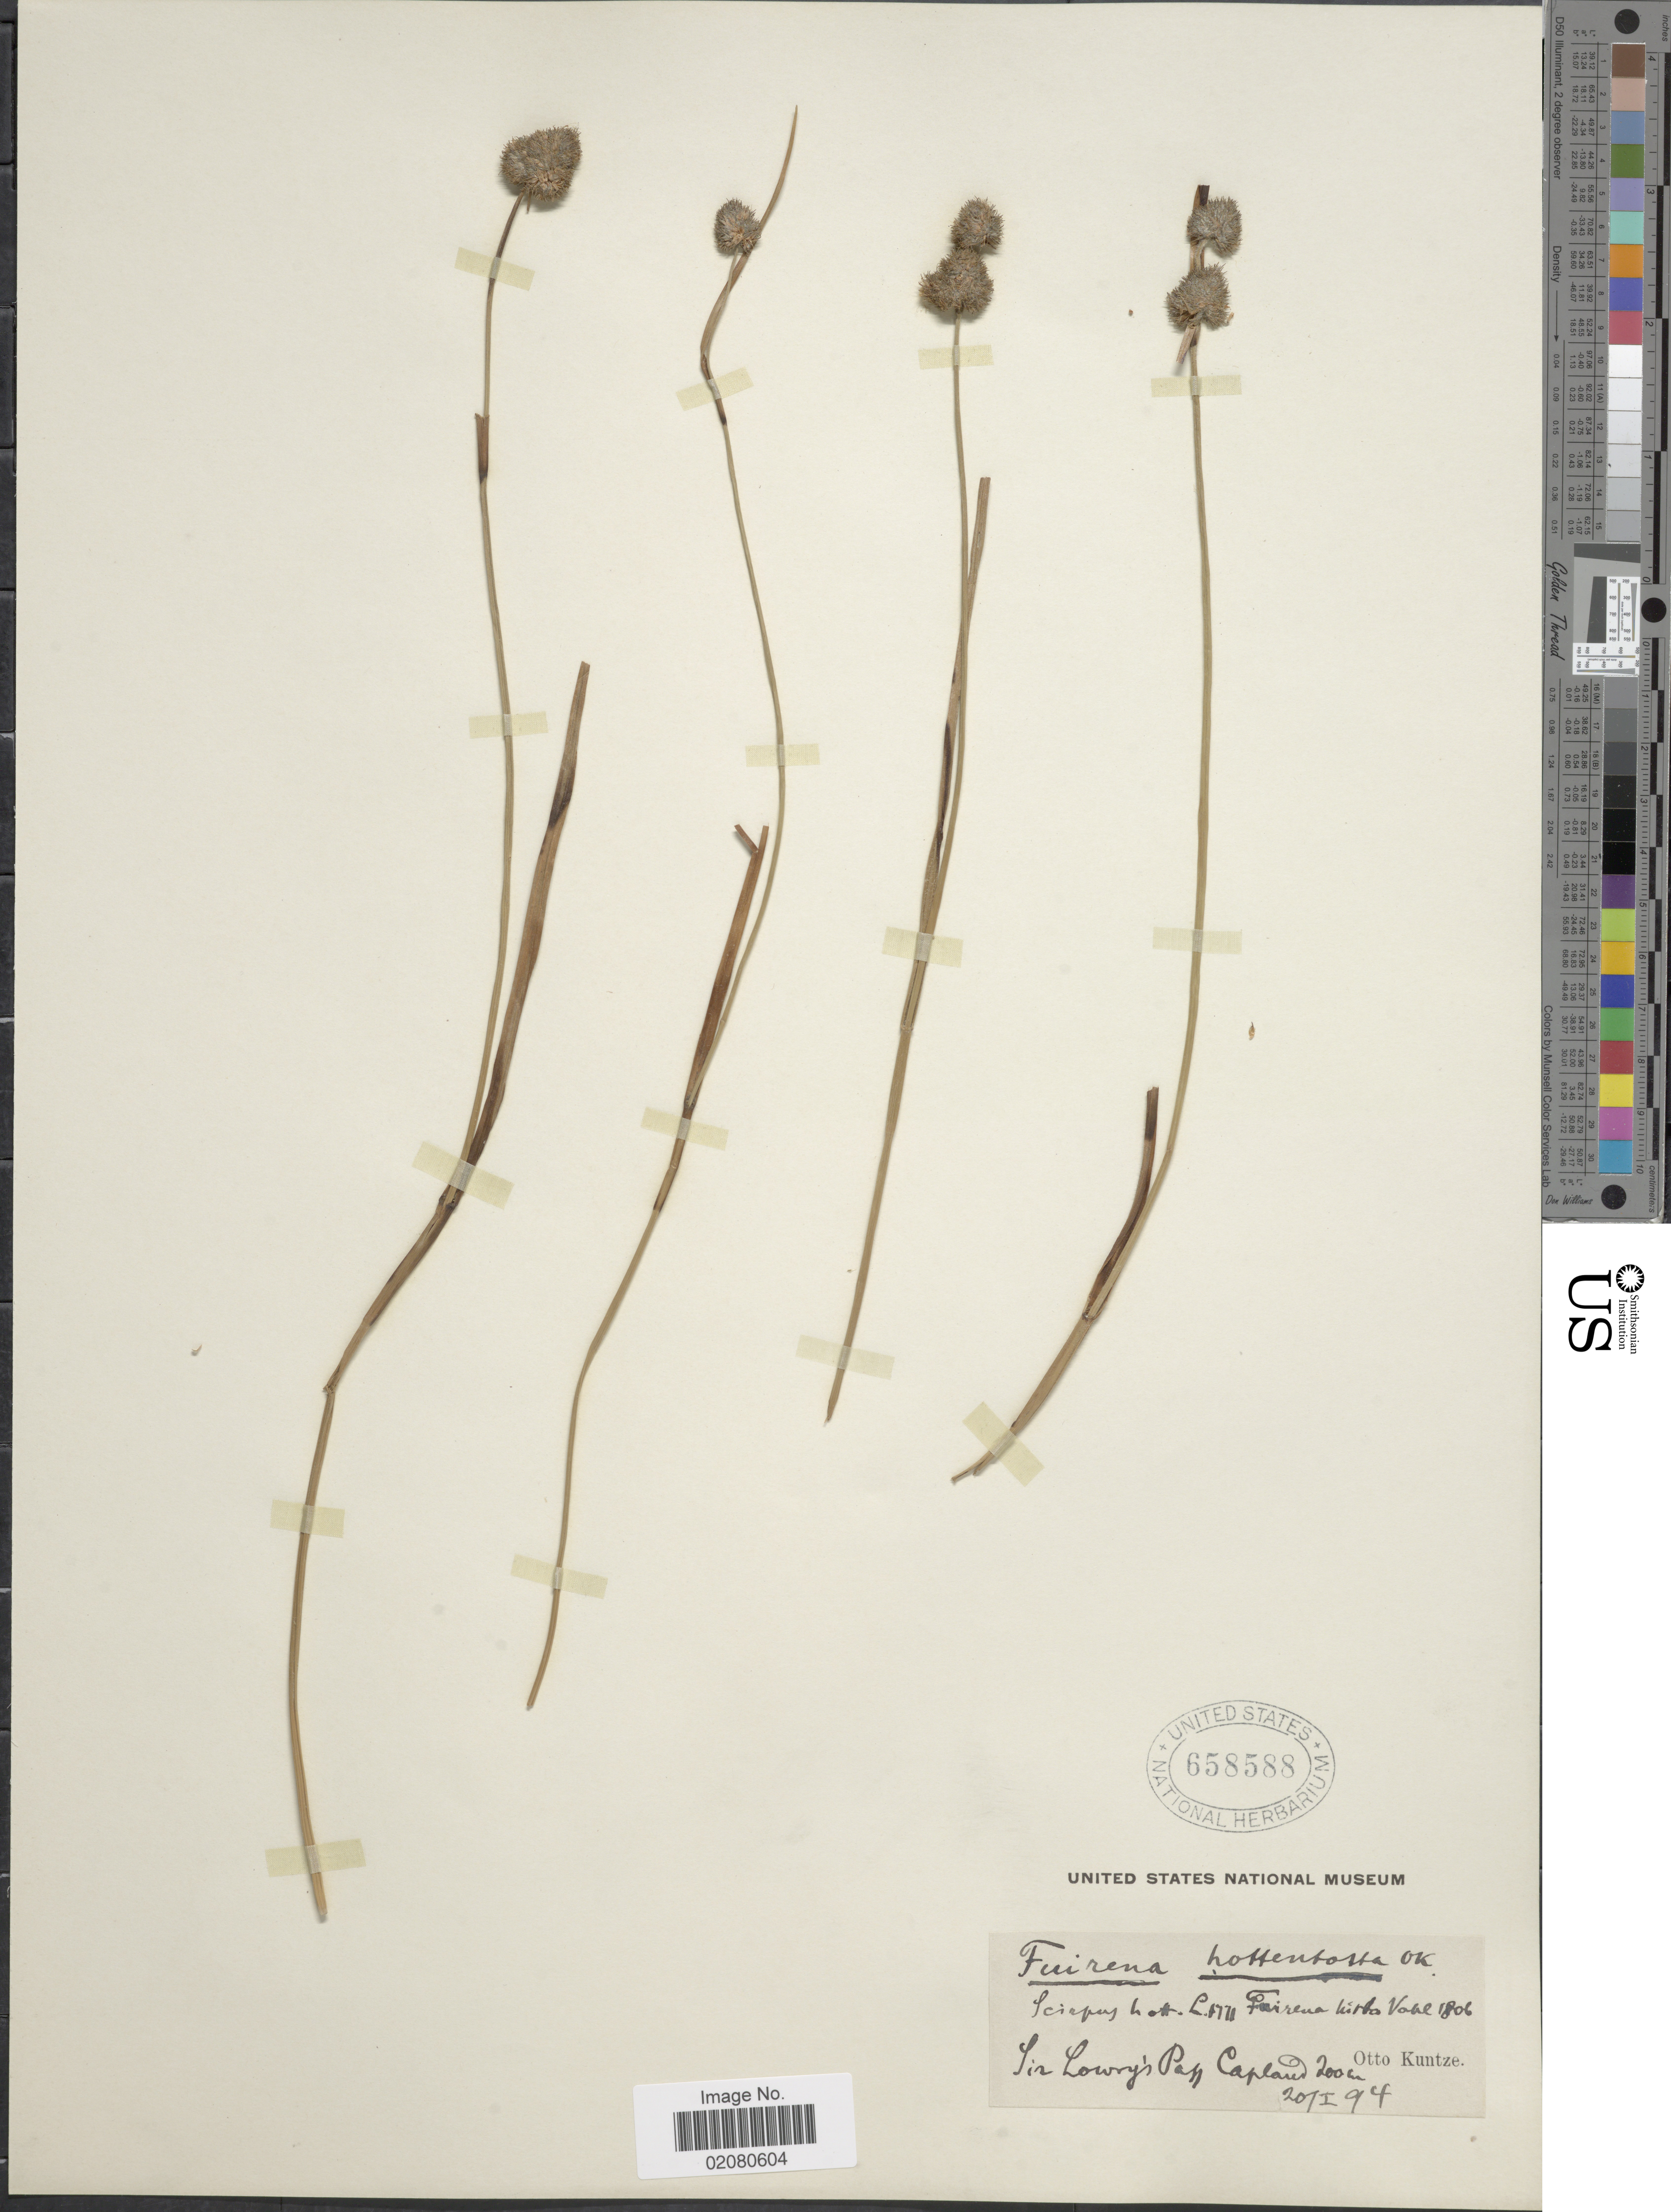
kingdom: Plantae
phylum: Tracheophyta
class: Liliopsida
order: Poales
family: Cyperaceae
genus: Fuirena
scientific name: Fuirena hirsuta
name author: (P.J. Bergius) P.L. Forbes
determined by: Strong, Mark T., (BOT), Smithsonian Institution - National Museum of Natural History (UNITED STATES)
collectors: C.E.O. Kuntze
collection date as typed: Transcribed d/m/y: 20/1/94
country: South Africa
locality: Sir Lowry's Pass Capland.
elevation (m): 200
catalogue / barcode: US 658588